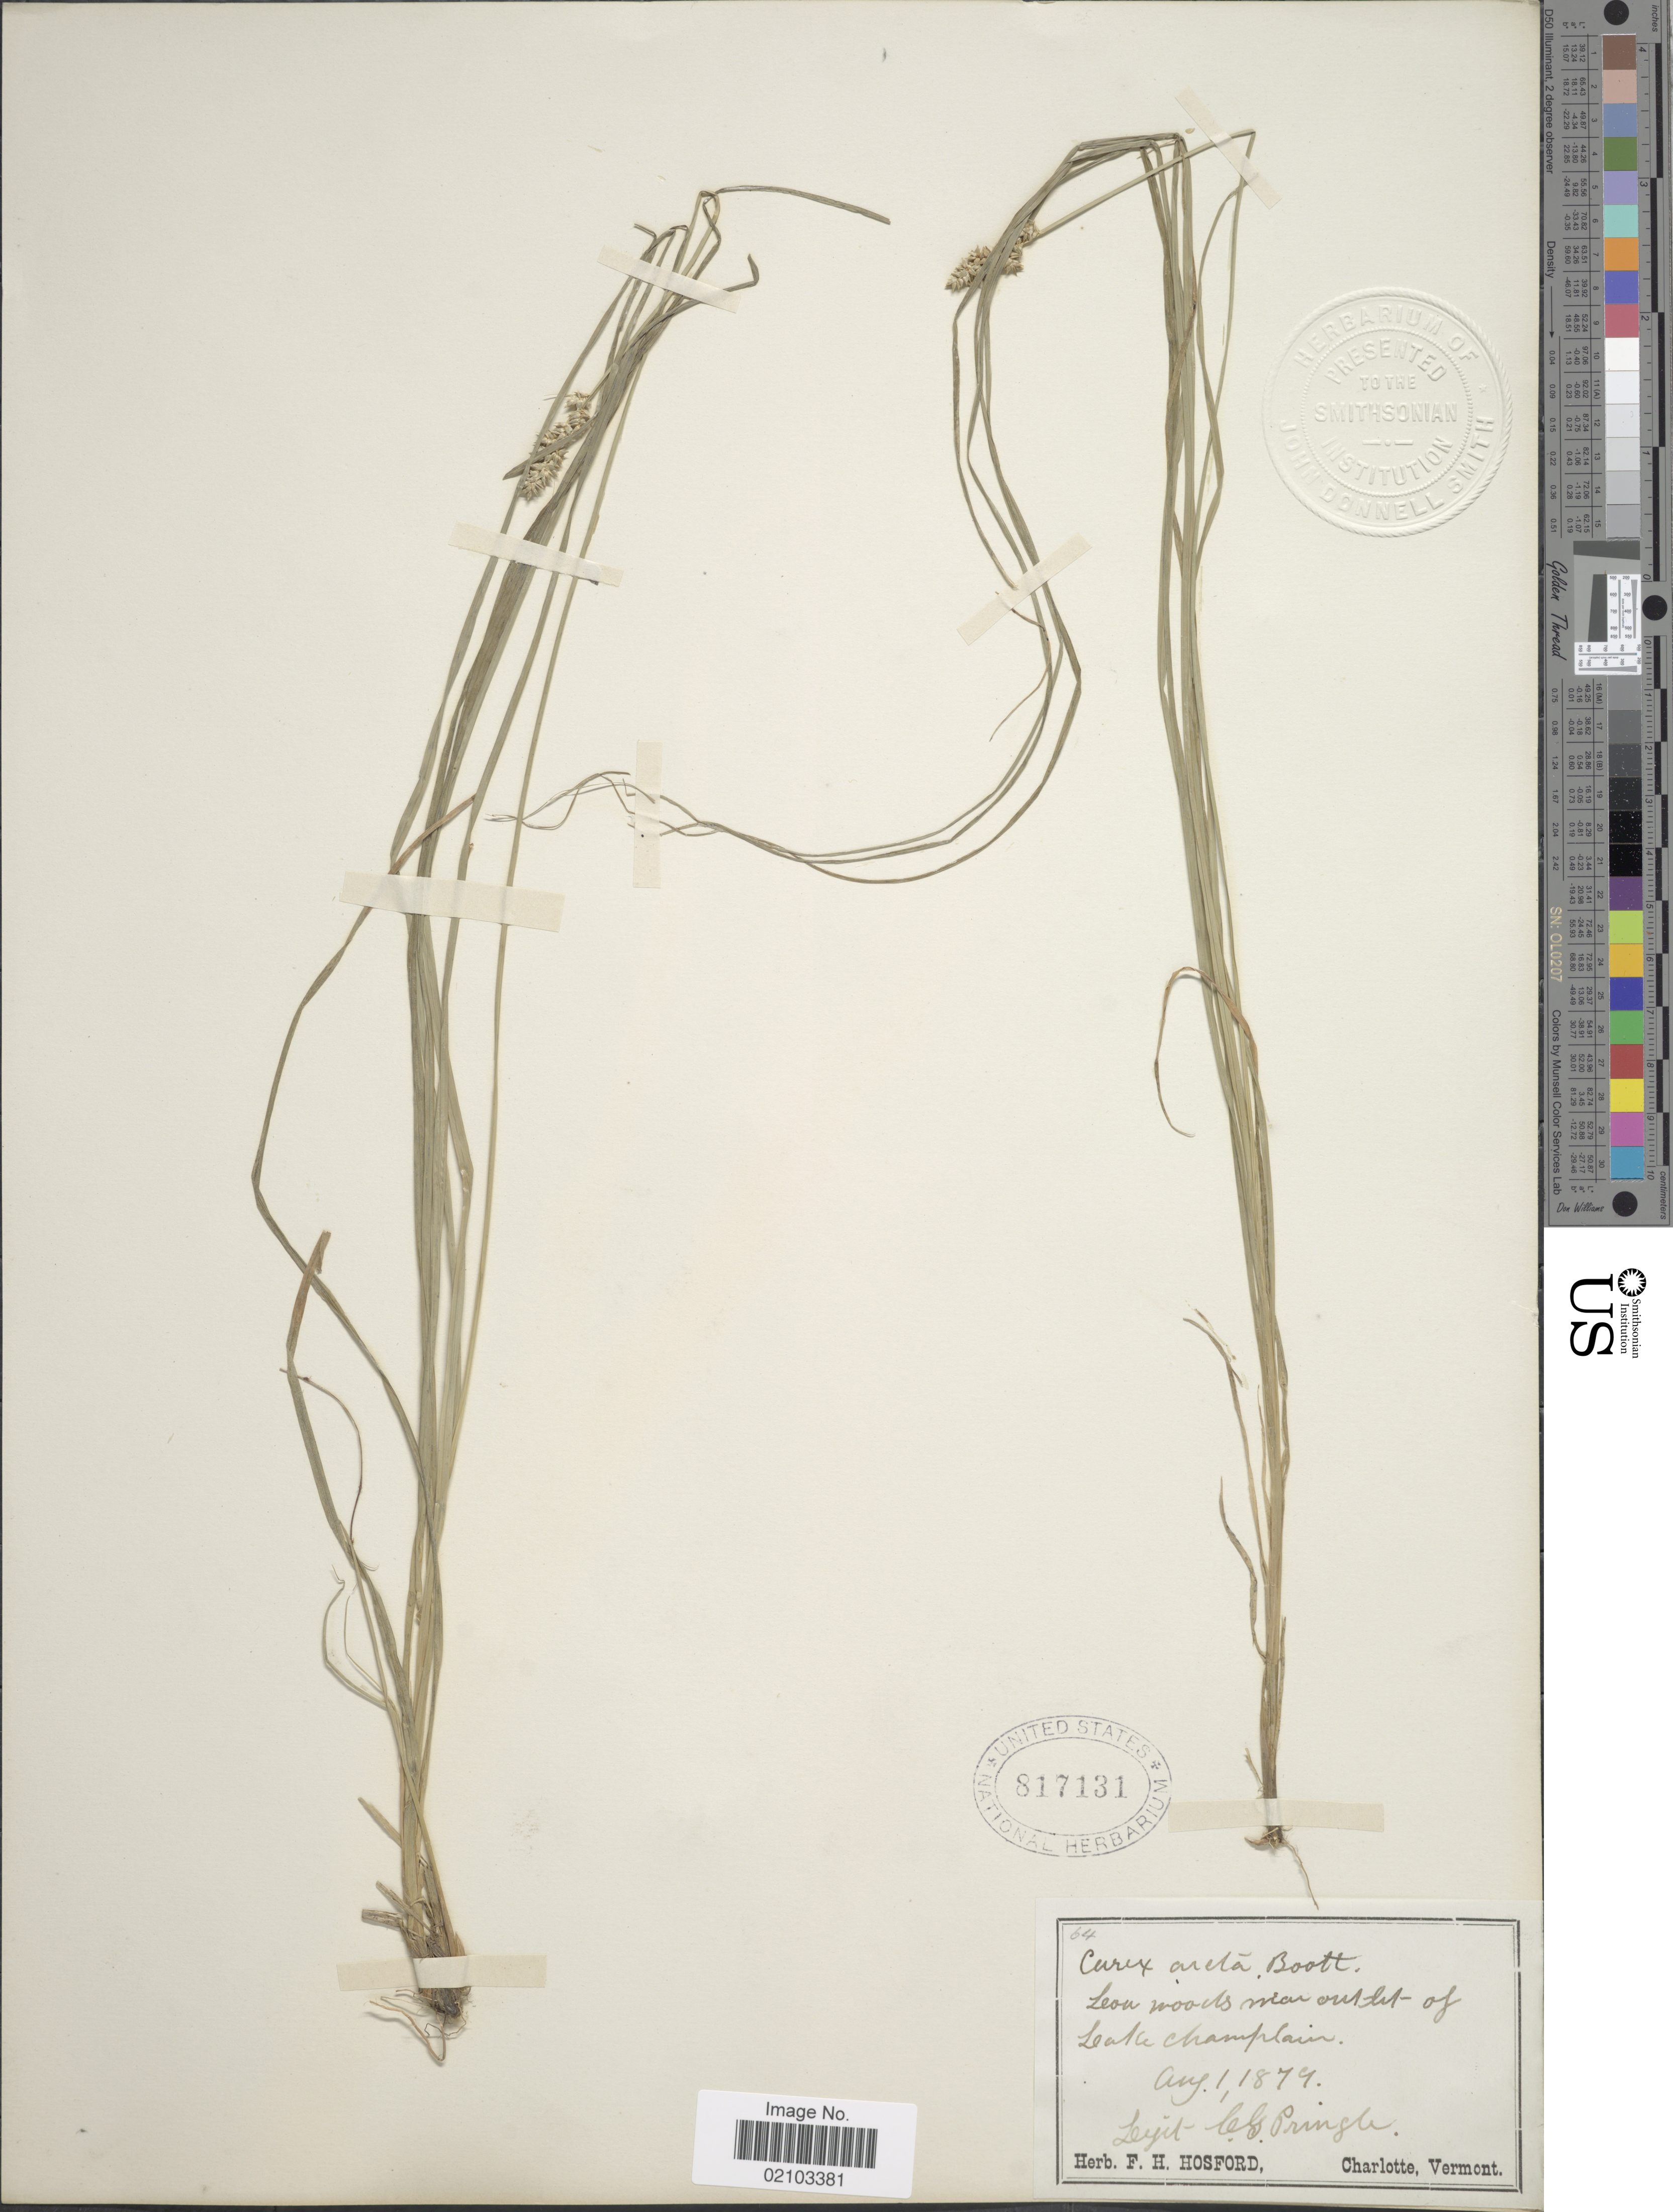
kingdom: Plantae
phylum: Tracheophyta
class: Liliopsida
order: Poales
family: Cyperaceae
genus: Carex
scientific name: Carex arcta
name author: Boott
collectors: C. G. Pringle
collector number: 64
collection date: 1874-08-01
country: Canada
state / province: Quebec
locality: Low woods near outlet of Lake Champlain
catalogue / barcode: US 817131